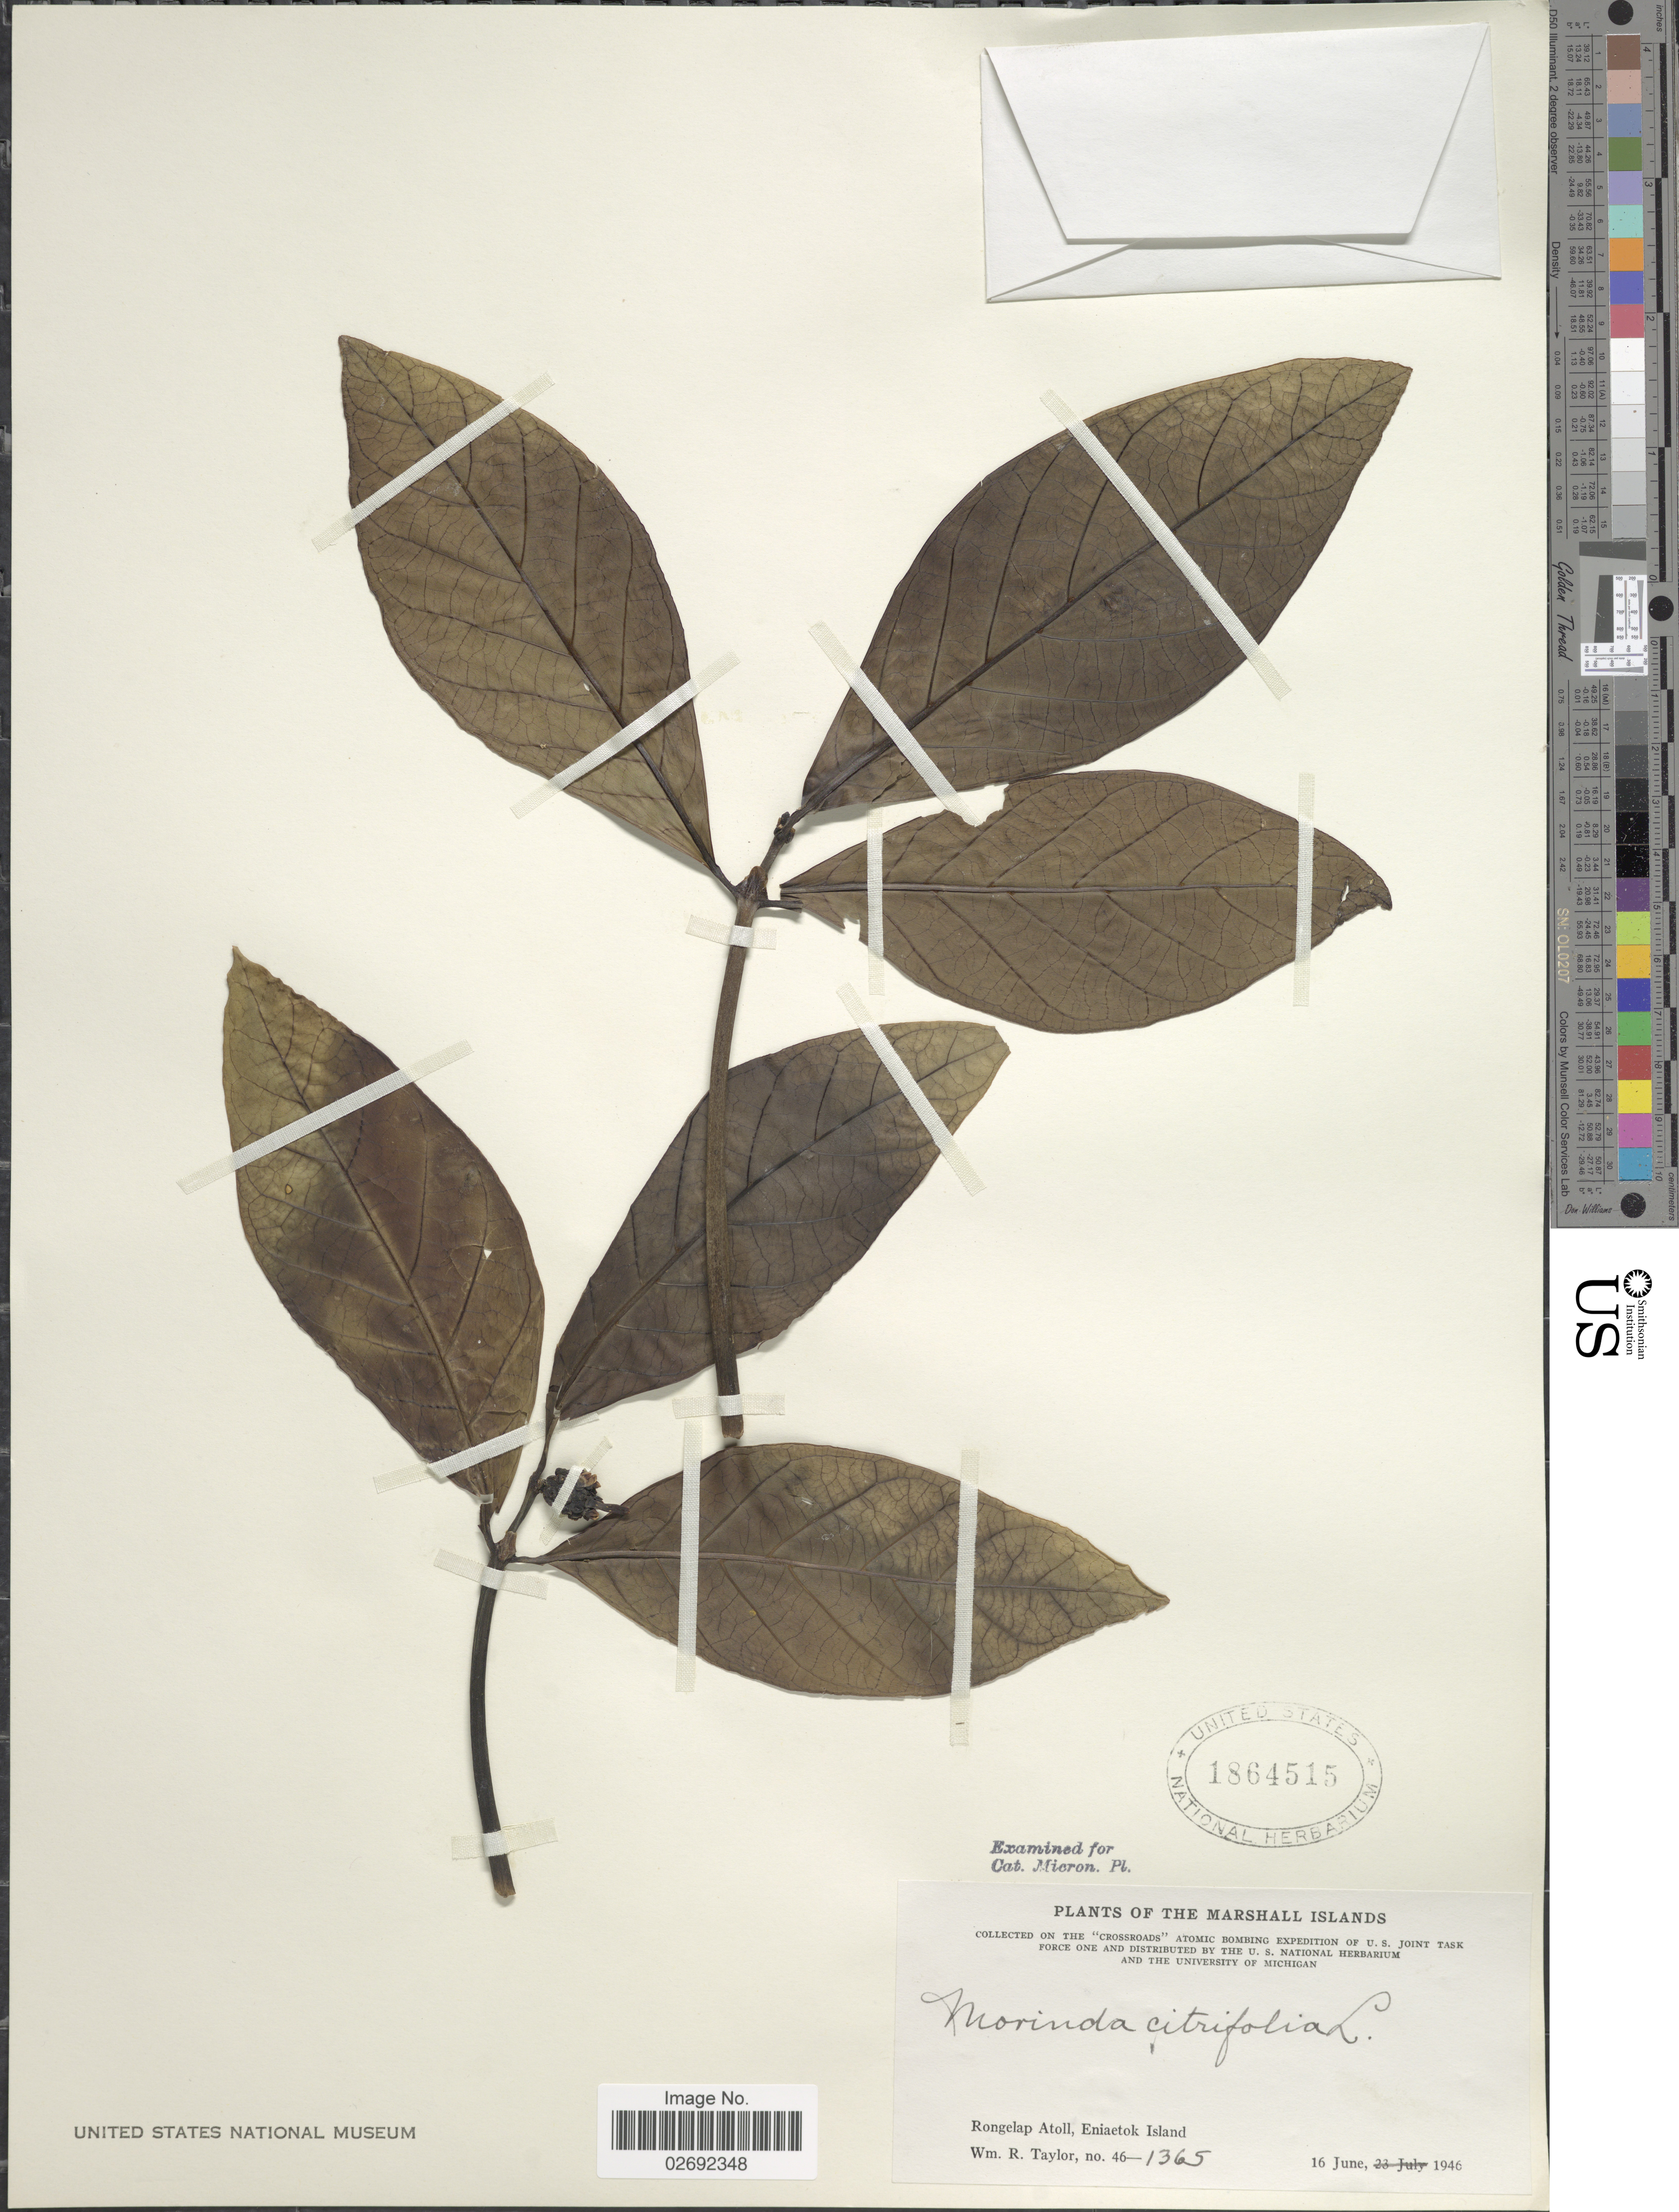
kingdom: Plantae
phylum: Tracheophyta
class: Magnoliopsida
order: Gentianales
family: Rubiaceae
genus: Morinda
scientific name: Morinda citrifolia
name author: L.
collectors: W. R. Taylor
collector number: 46-1365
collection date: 1946-06-16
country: Marshall Islands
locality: Rongelap Atoll, Eniaetok Island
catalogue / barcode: US 1864515